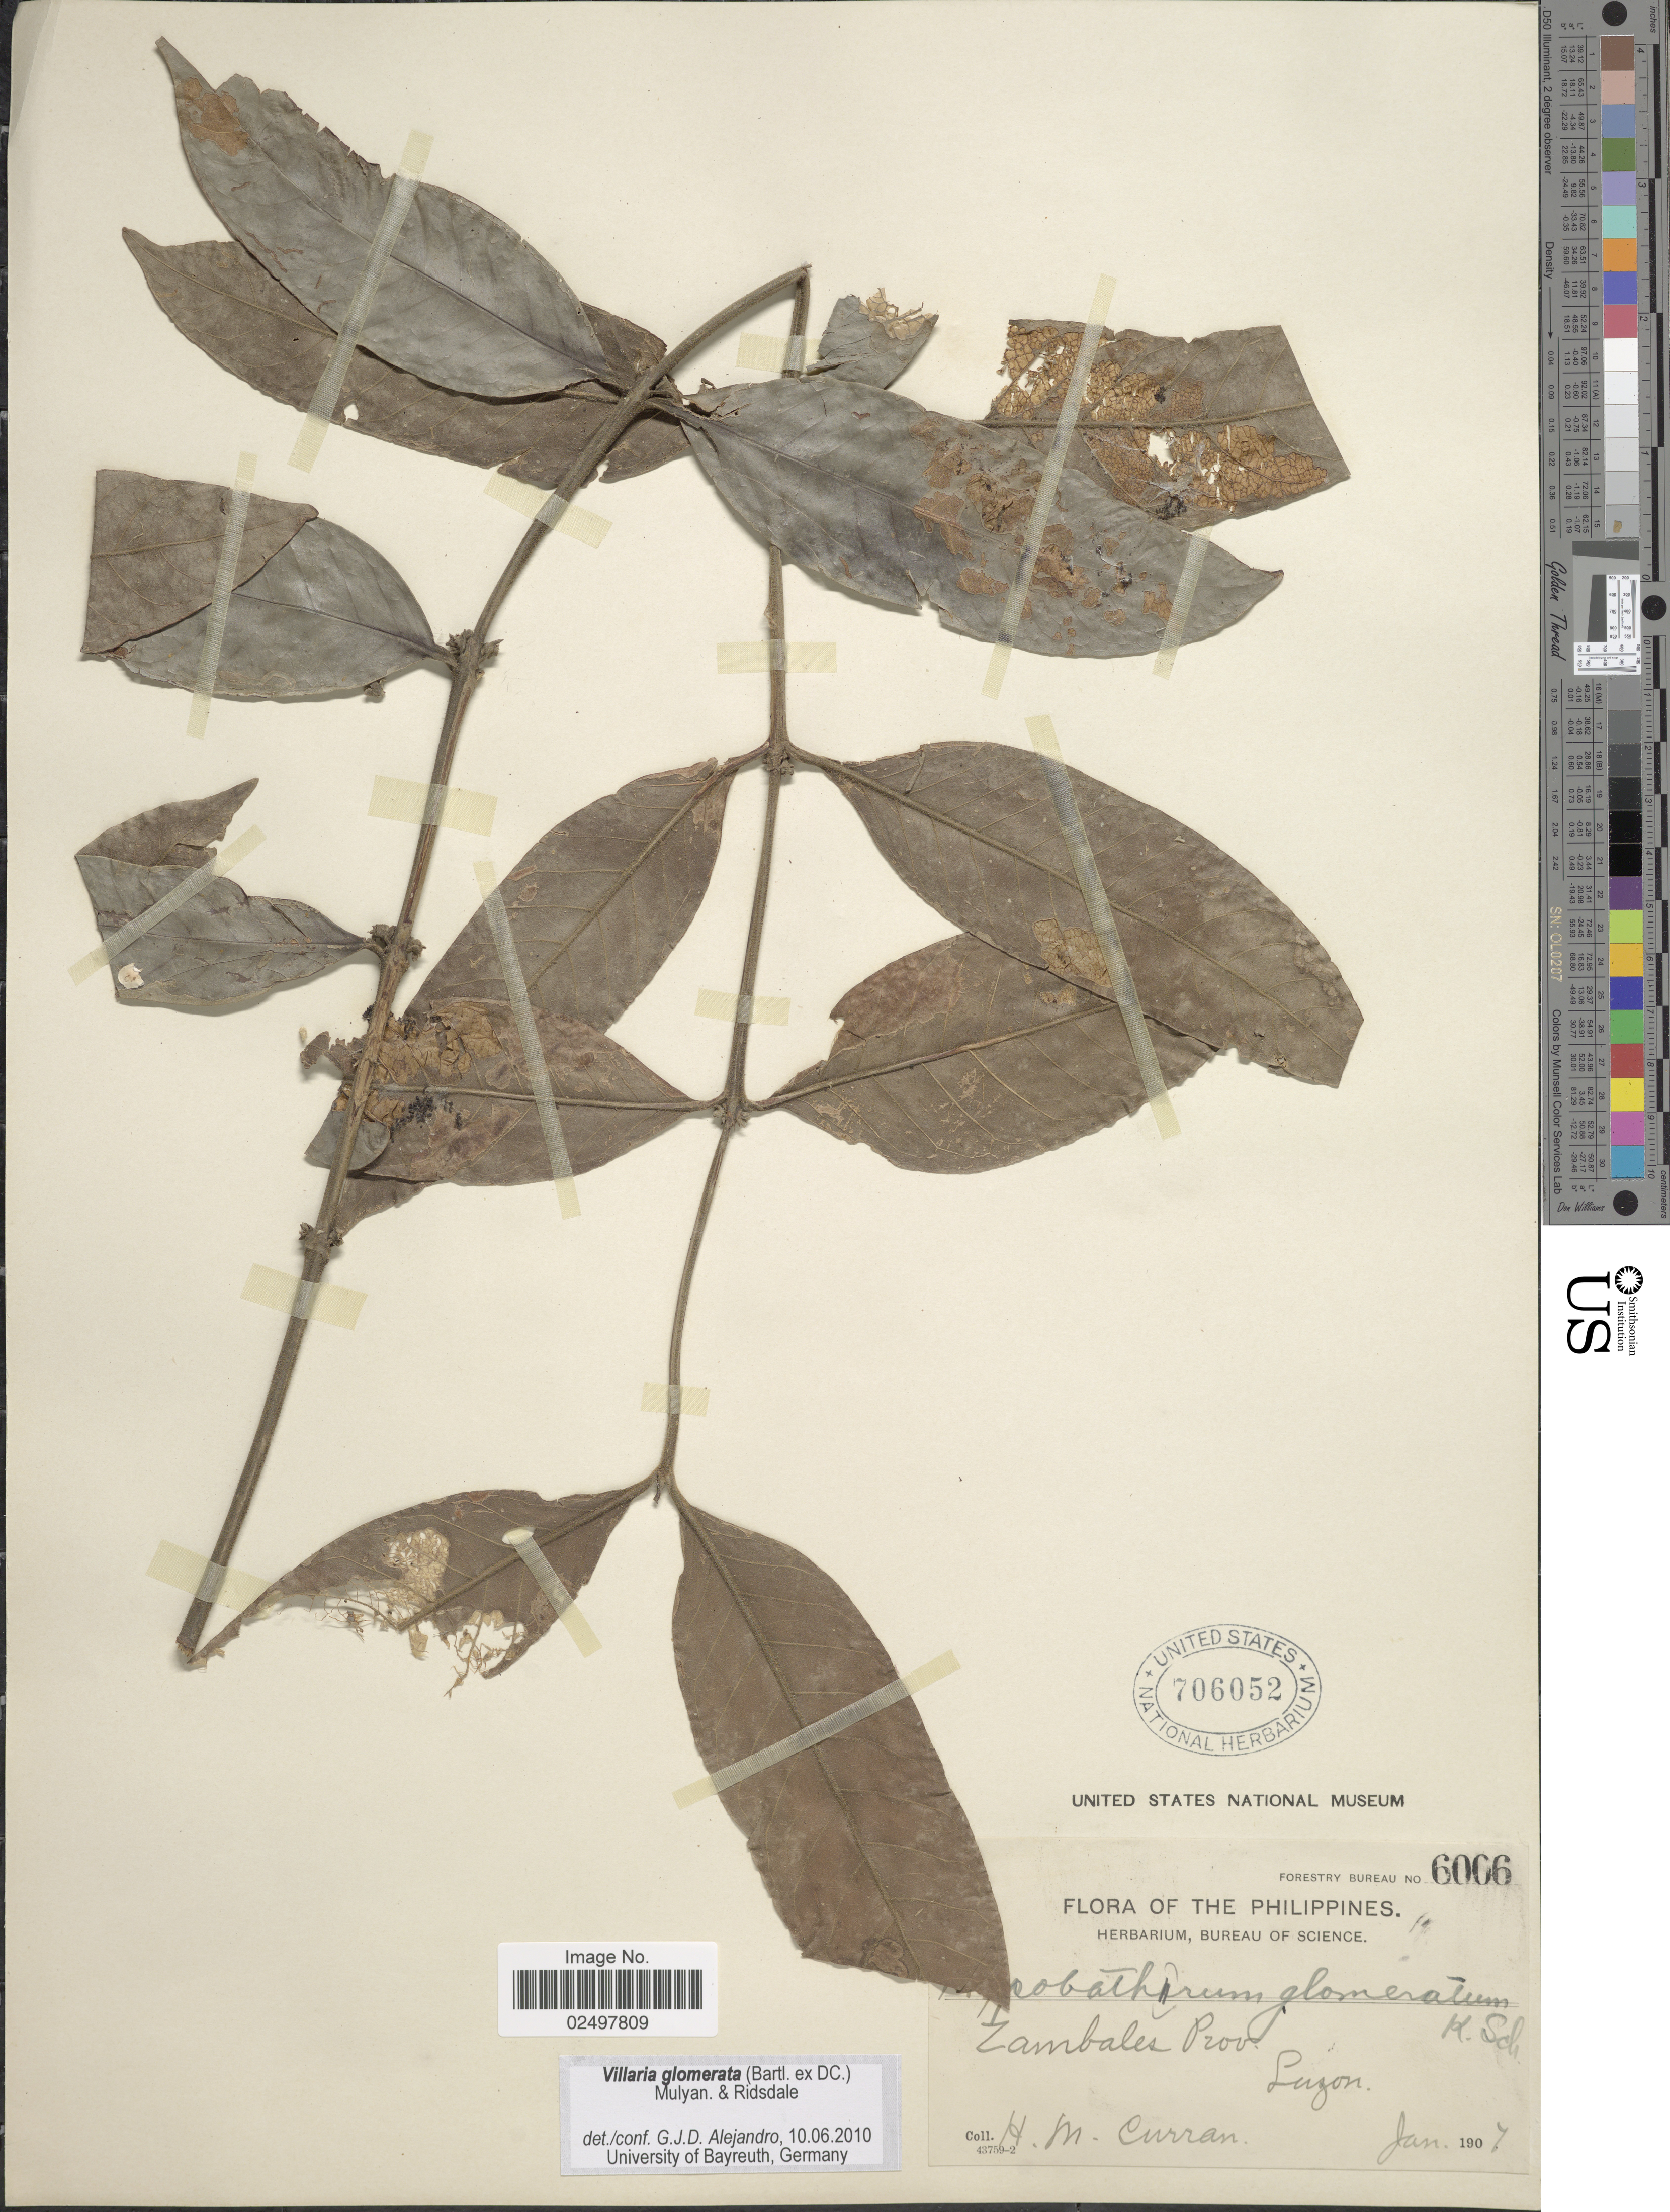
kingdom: Plantae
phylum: Tracheophyta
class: Magnoliopsida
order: Gentianales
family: Rubiaceae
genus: Villaria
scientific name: Villaria glomerata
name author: (Bartl. ex DC.) Mulyan. & Ridsdale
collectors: H. M. Curran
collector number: Forestry Bureau 6006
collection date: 1907-01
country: Philippines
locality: Zambales Prov., Luzon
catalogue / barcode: US 706052